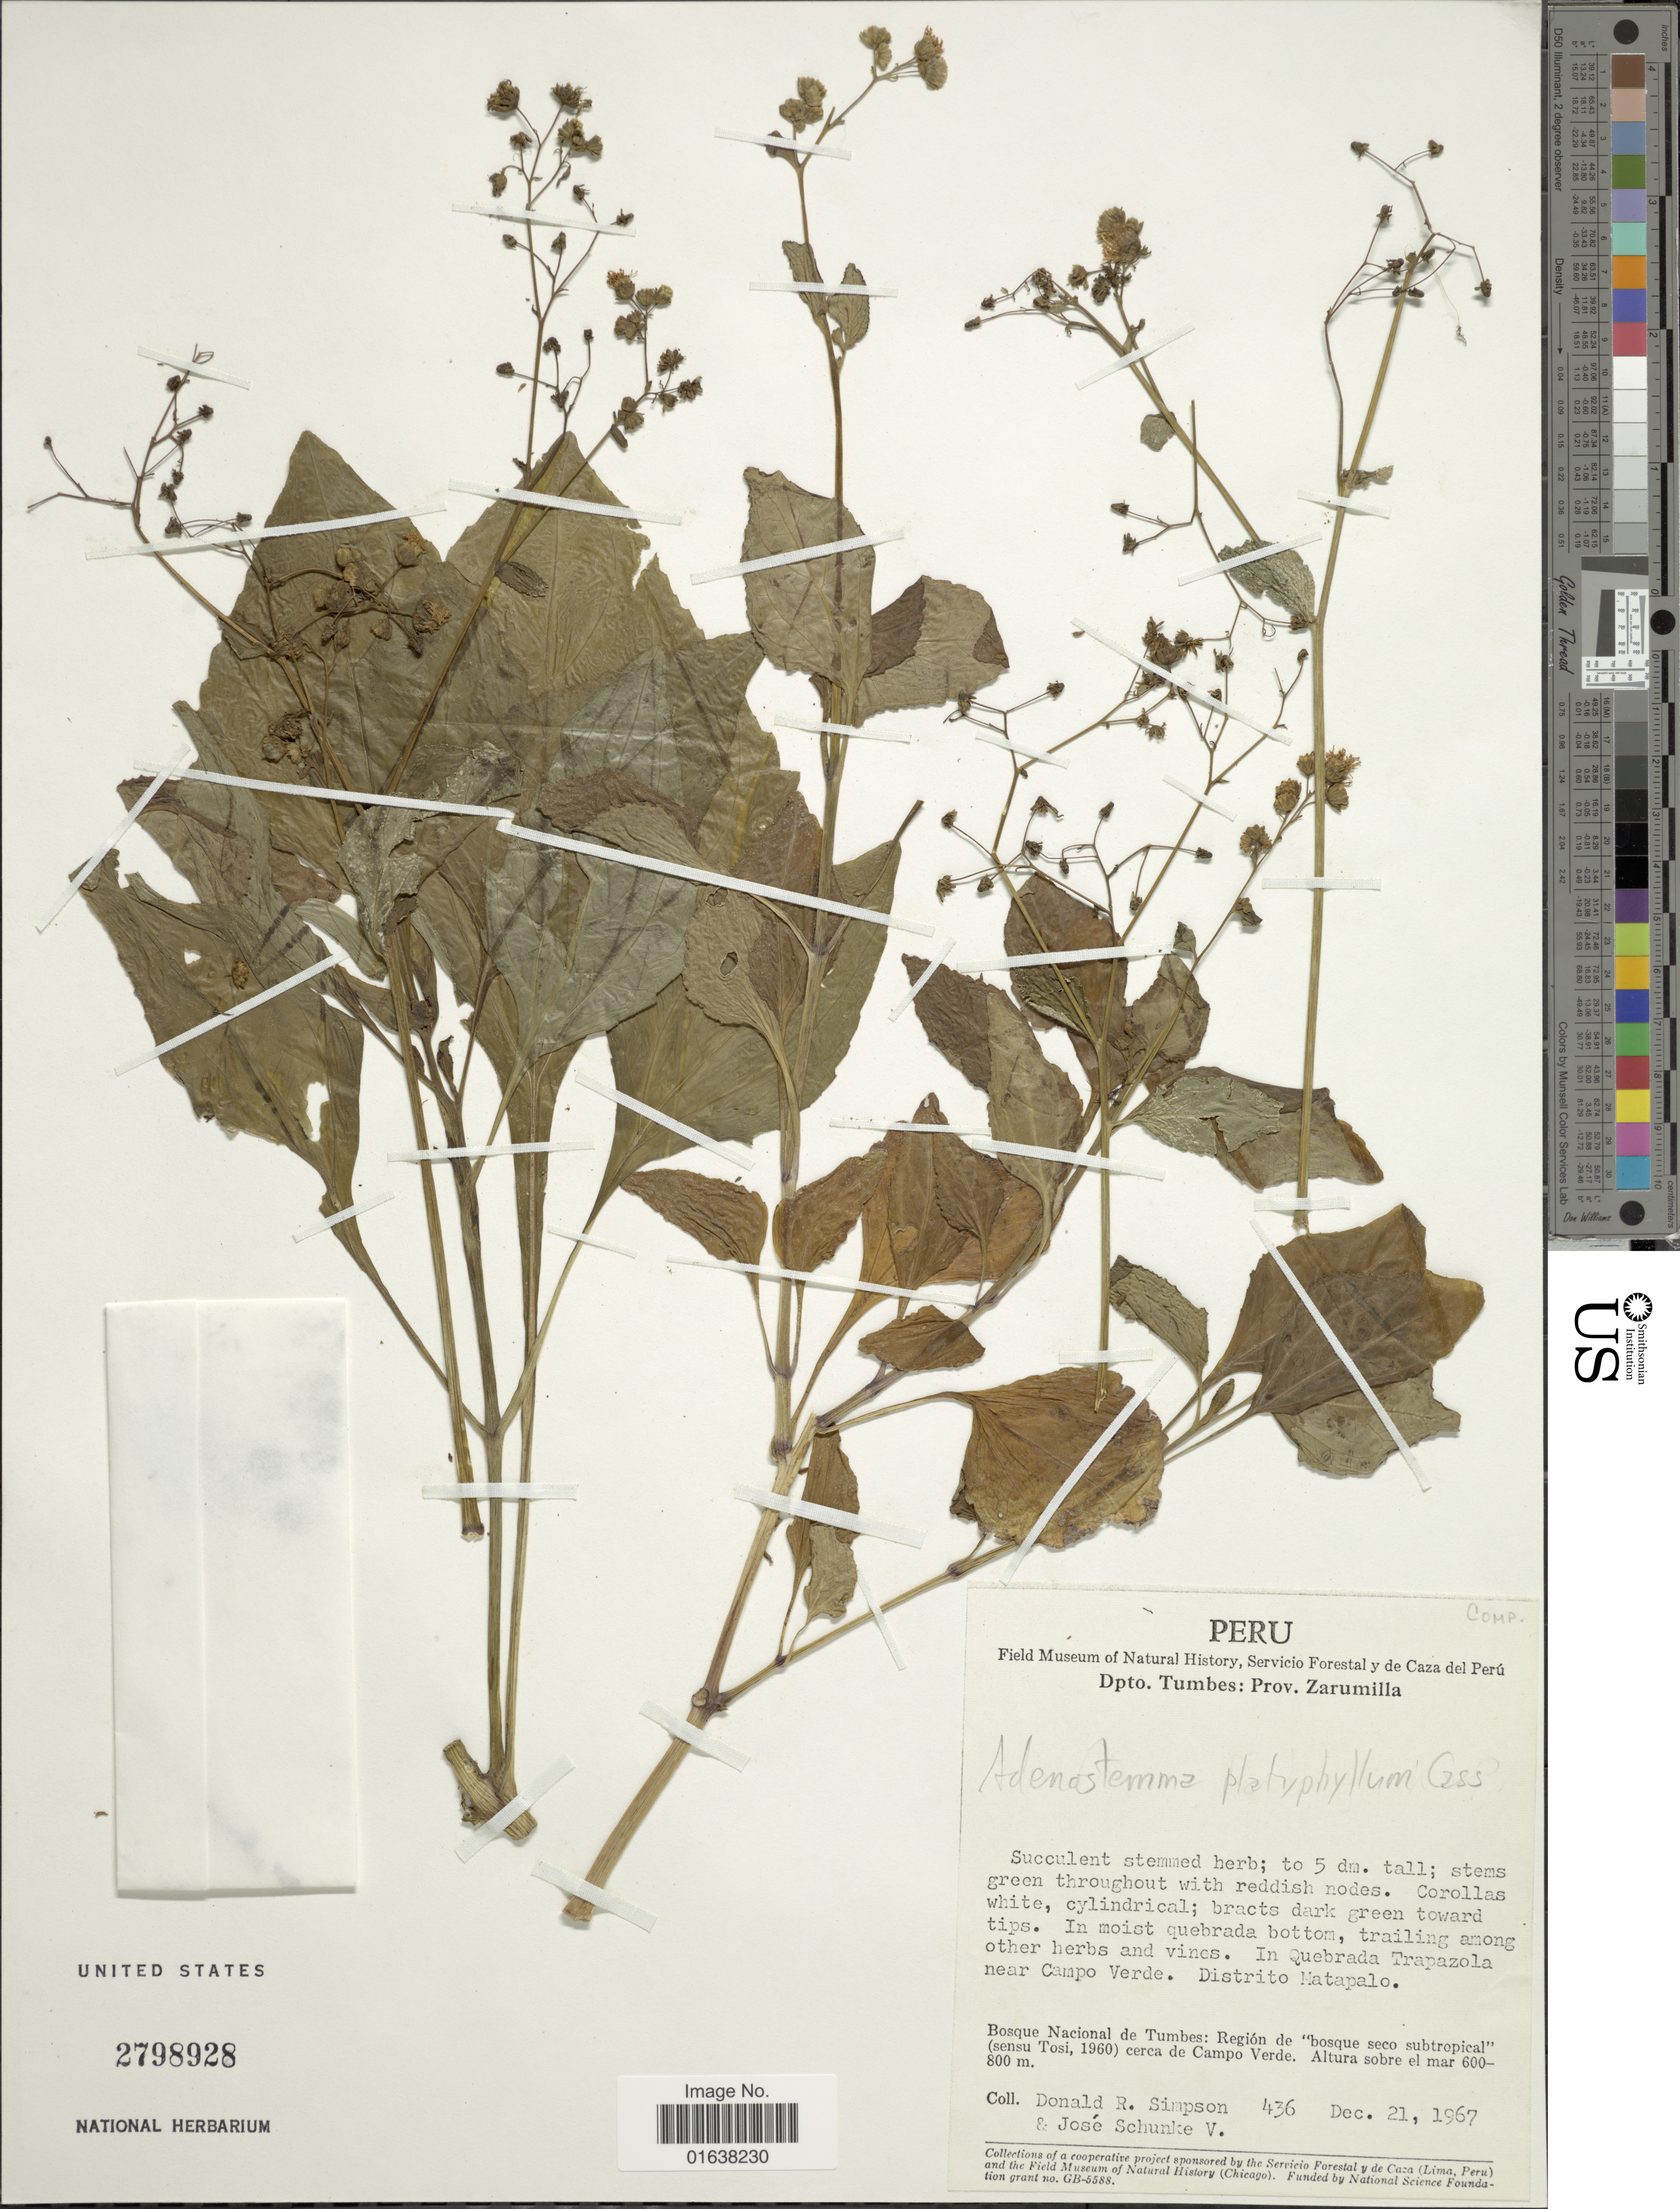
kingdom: Plantae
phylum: Tracheophyta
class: Magnoliopsida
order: Asterales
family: Asteraceae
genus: Adenostemma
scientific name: Adenostemma fosbergii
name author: R.M. King & H. Rob.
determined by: Dosil Hiriart, Florencia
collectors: D. R. Simpson & J. Schunke Vigo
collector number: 436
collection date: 1967-12-21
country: Peru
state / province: Tumbes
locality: Bosque Nacional de Tumbes: Region de bosque seco subtropical (sensu Tosi, 1960) cerca de Campo Verd. In Quebrada Trapazola near Campo Verde. Distrito Matapalo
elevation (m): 600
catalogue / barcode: US 2798928